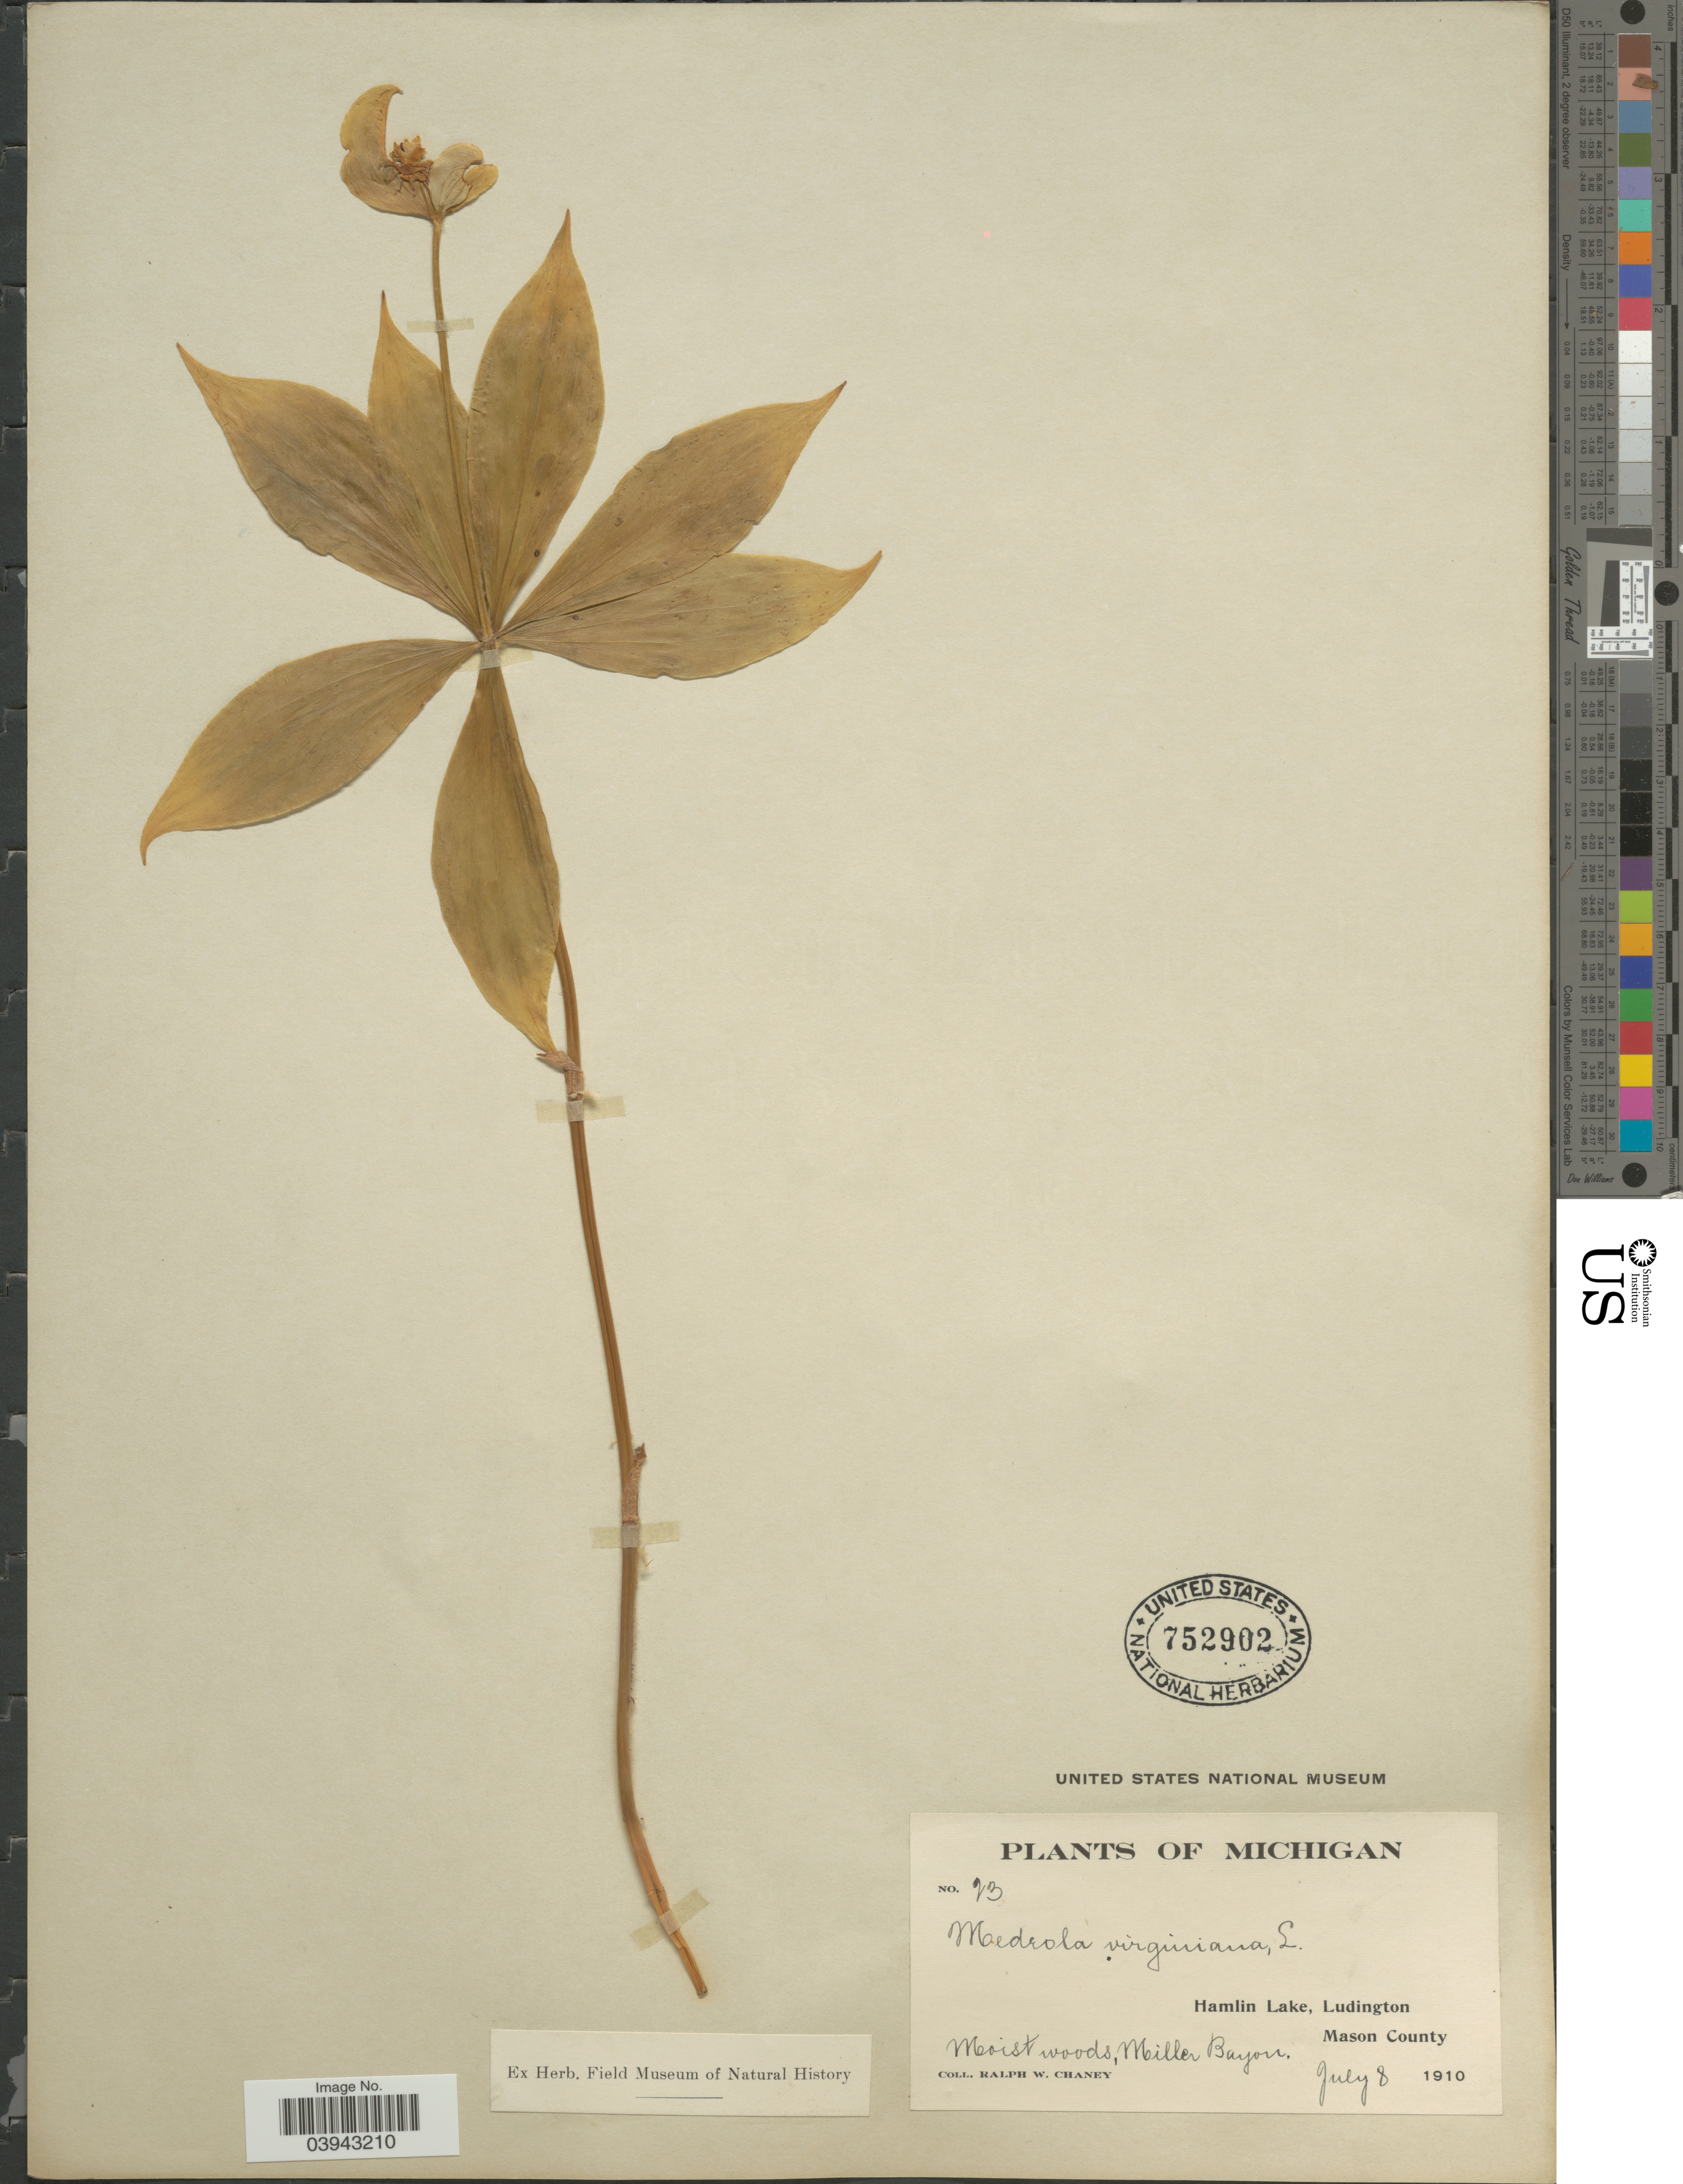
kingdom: Plantae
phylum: Tracheophyta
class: Liliopsida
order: Liliales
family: Liliaceae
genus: Medeola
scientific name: Medeola virginiana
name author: (L.) Desf.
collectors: R. Chaney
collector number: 23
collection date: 1910-07-08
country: United States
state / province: Michigan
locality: Hamlin Lake, Ludington. Mason County. Miller Bayon.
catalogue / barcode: US 752902